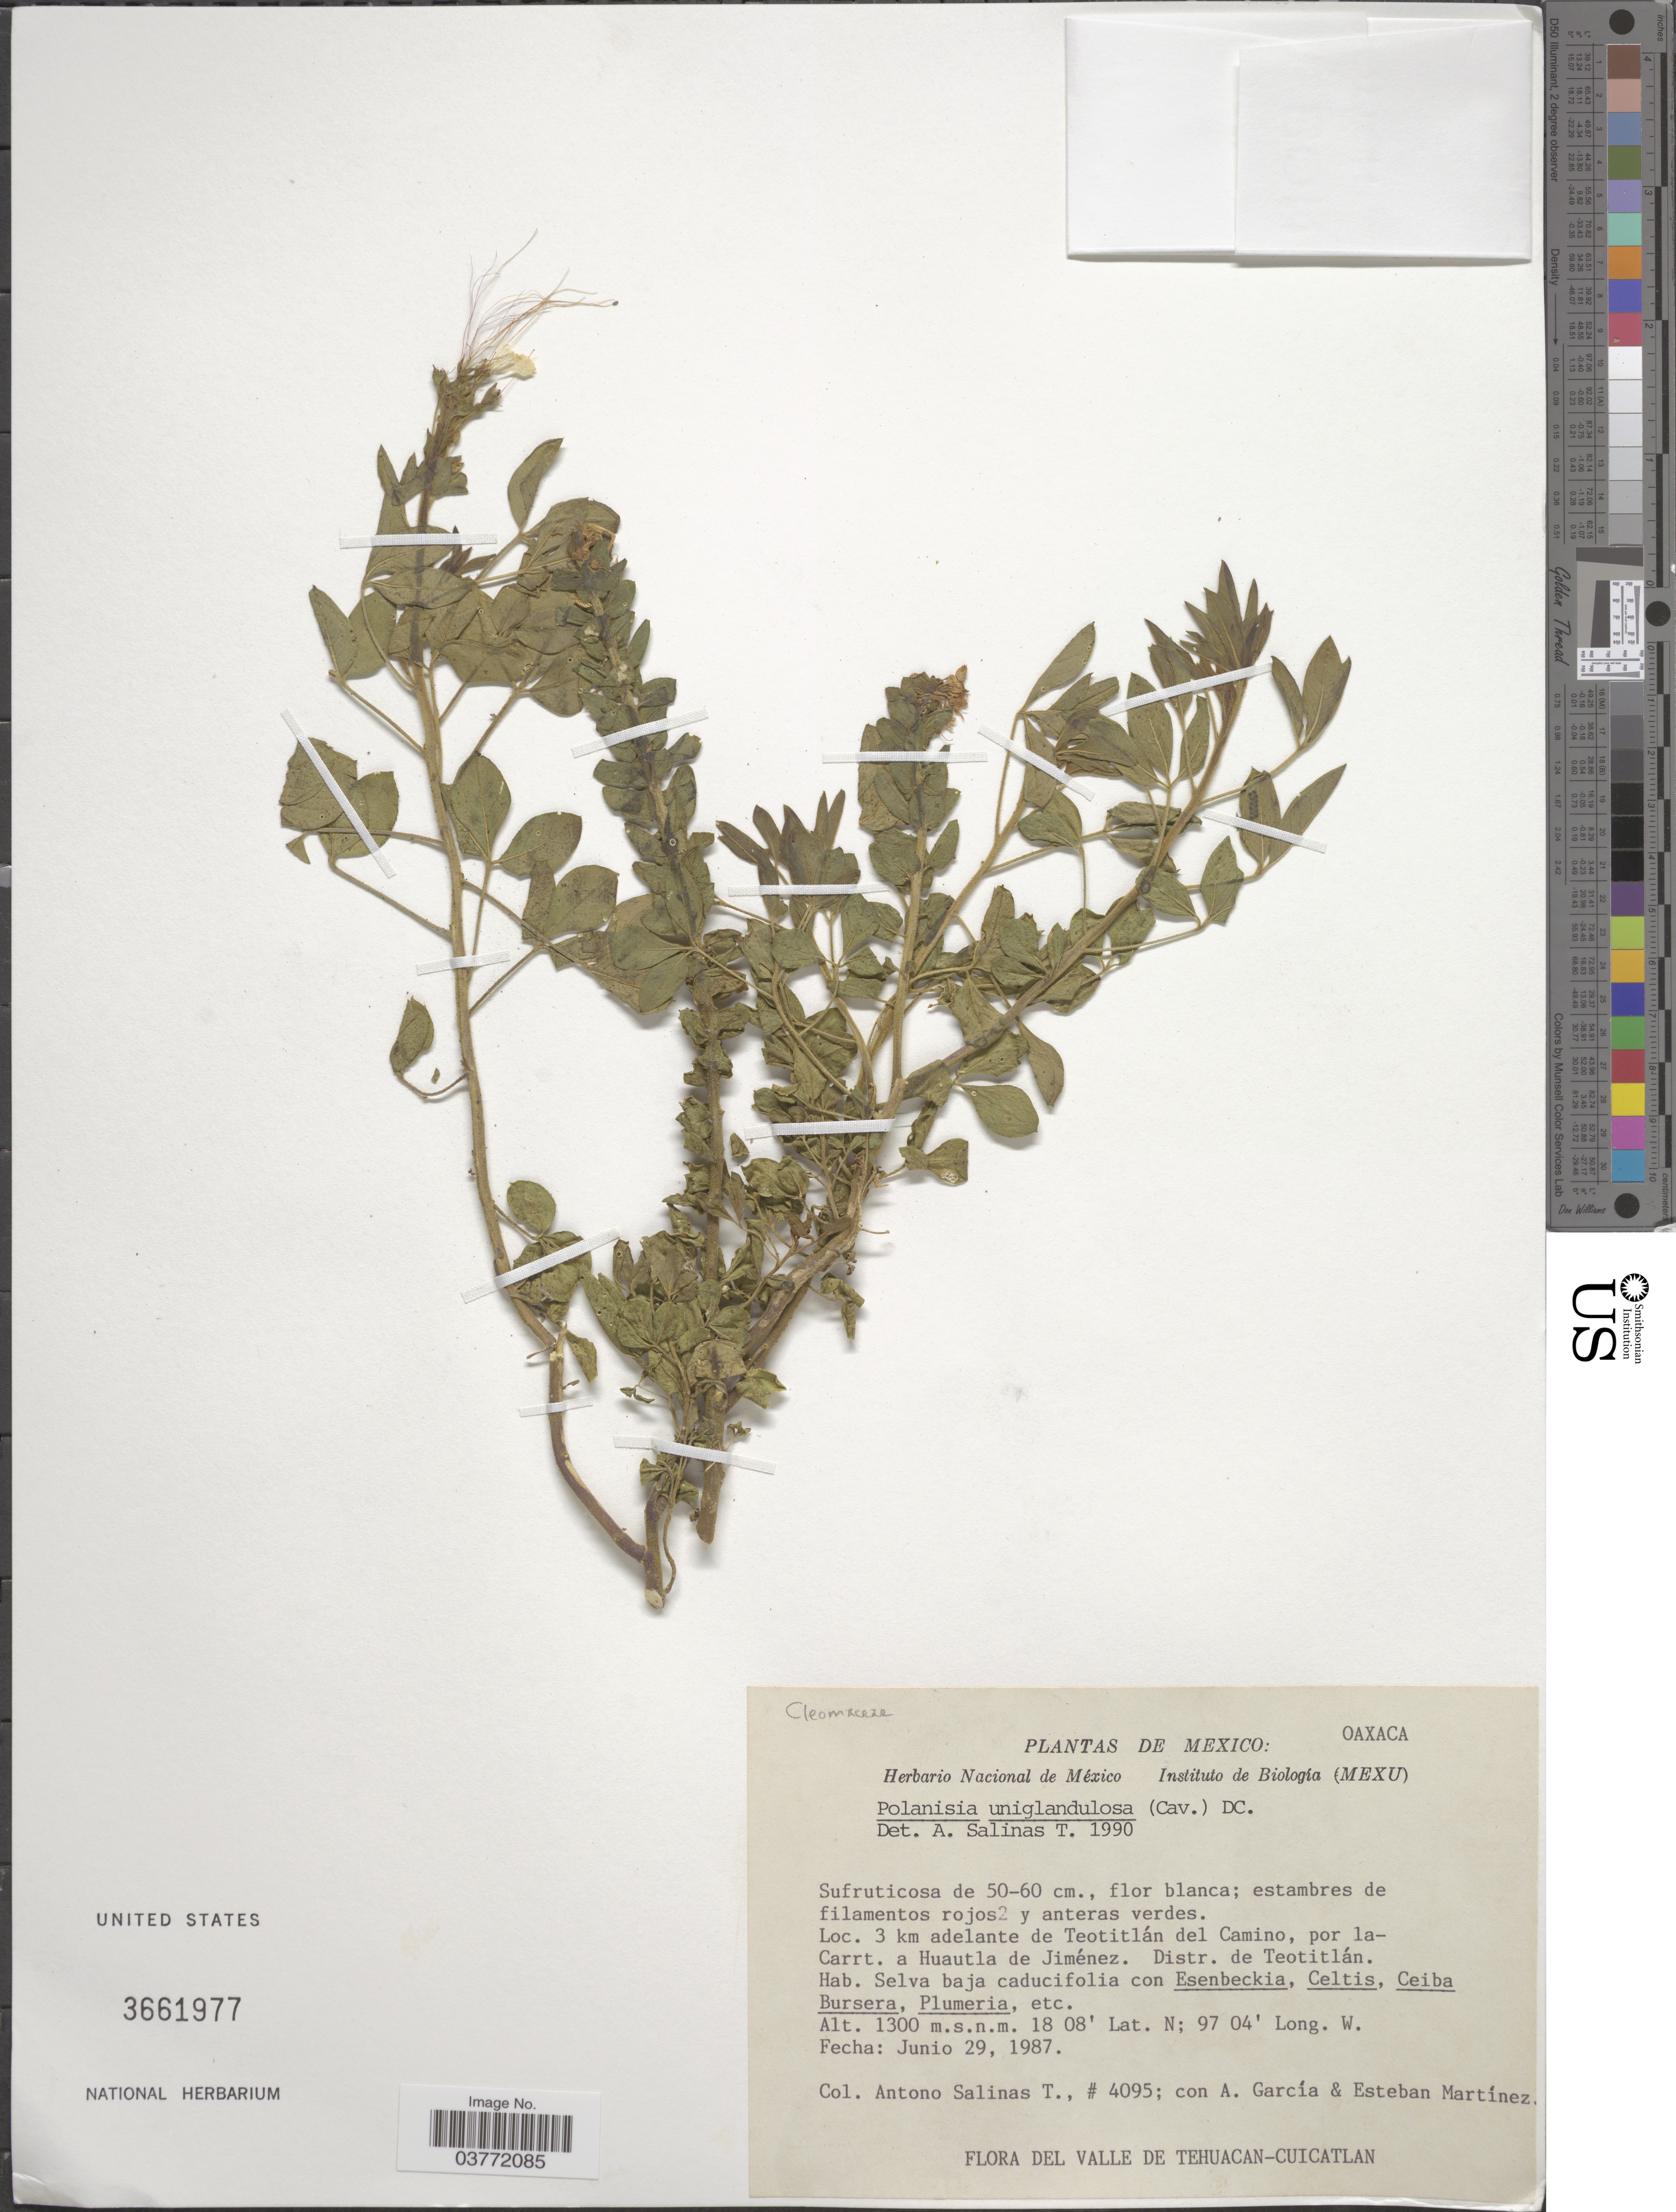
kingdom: Plantae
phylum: Tracheophyta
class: Magnoliopsida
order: Brassicales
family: Cleomaceae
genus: Polanisia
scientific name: Polanisia uniglandulosa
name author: (Cav.) DC.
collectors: A. Salinas T., A. García & E. Martínez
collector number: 4095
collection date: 1987-06-29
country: Mexico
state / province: Oaxaca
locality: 3 km adelante de Teotitlán del Camino, por la-Carrt. a Huautla de Jiménez. Distr. de Teotitlán.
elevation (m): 1300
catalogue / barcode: US 3661977